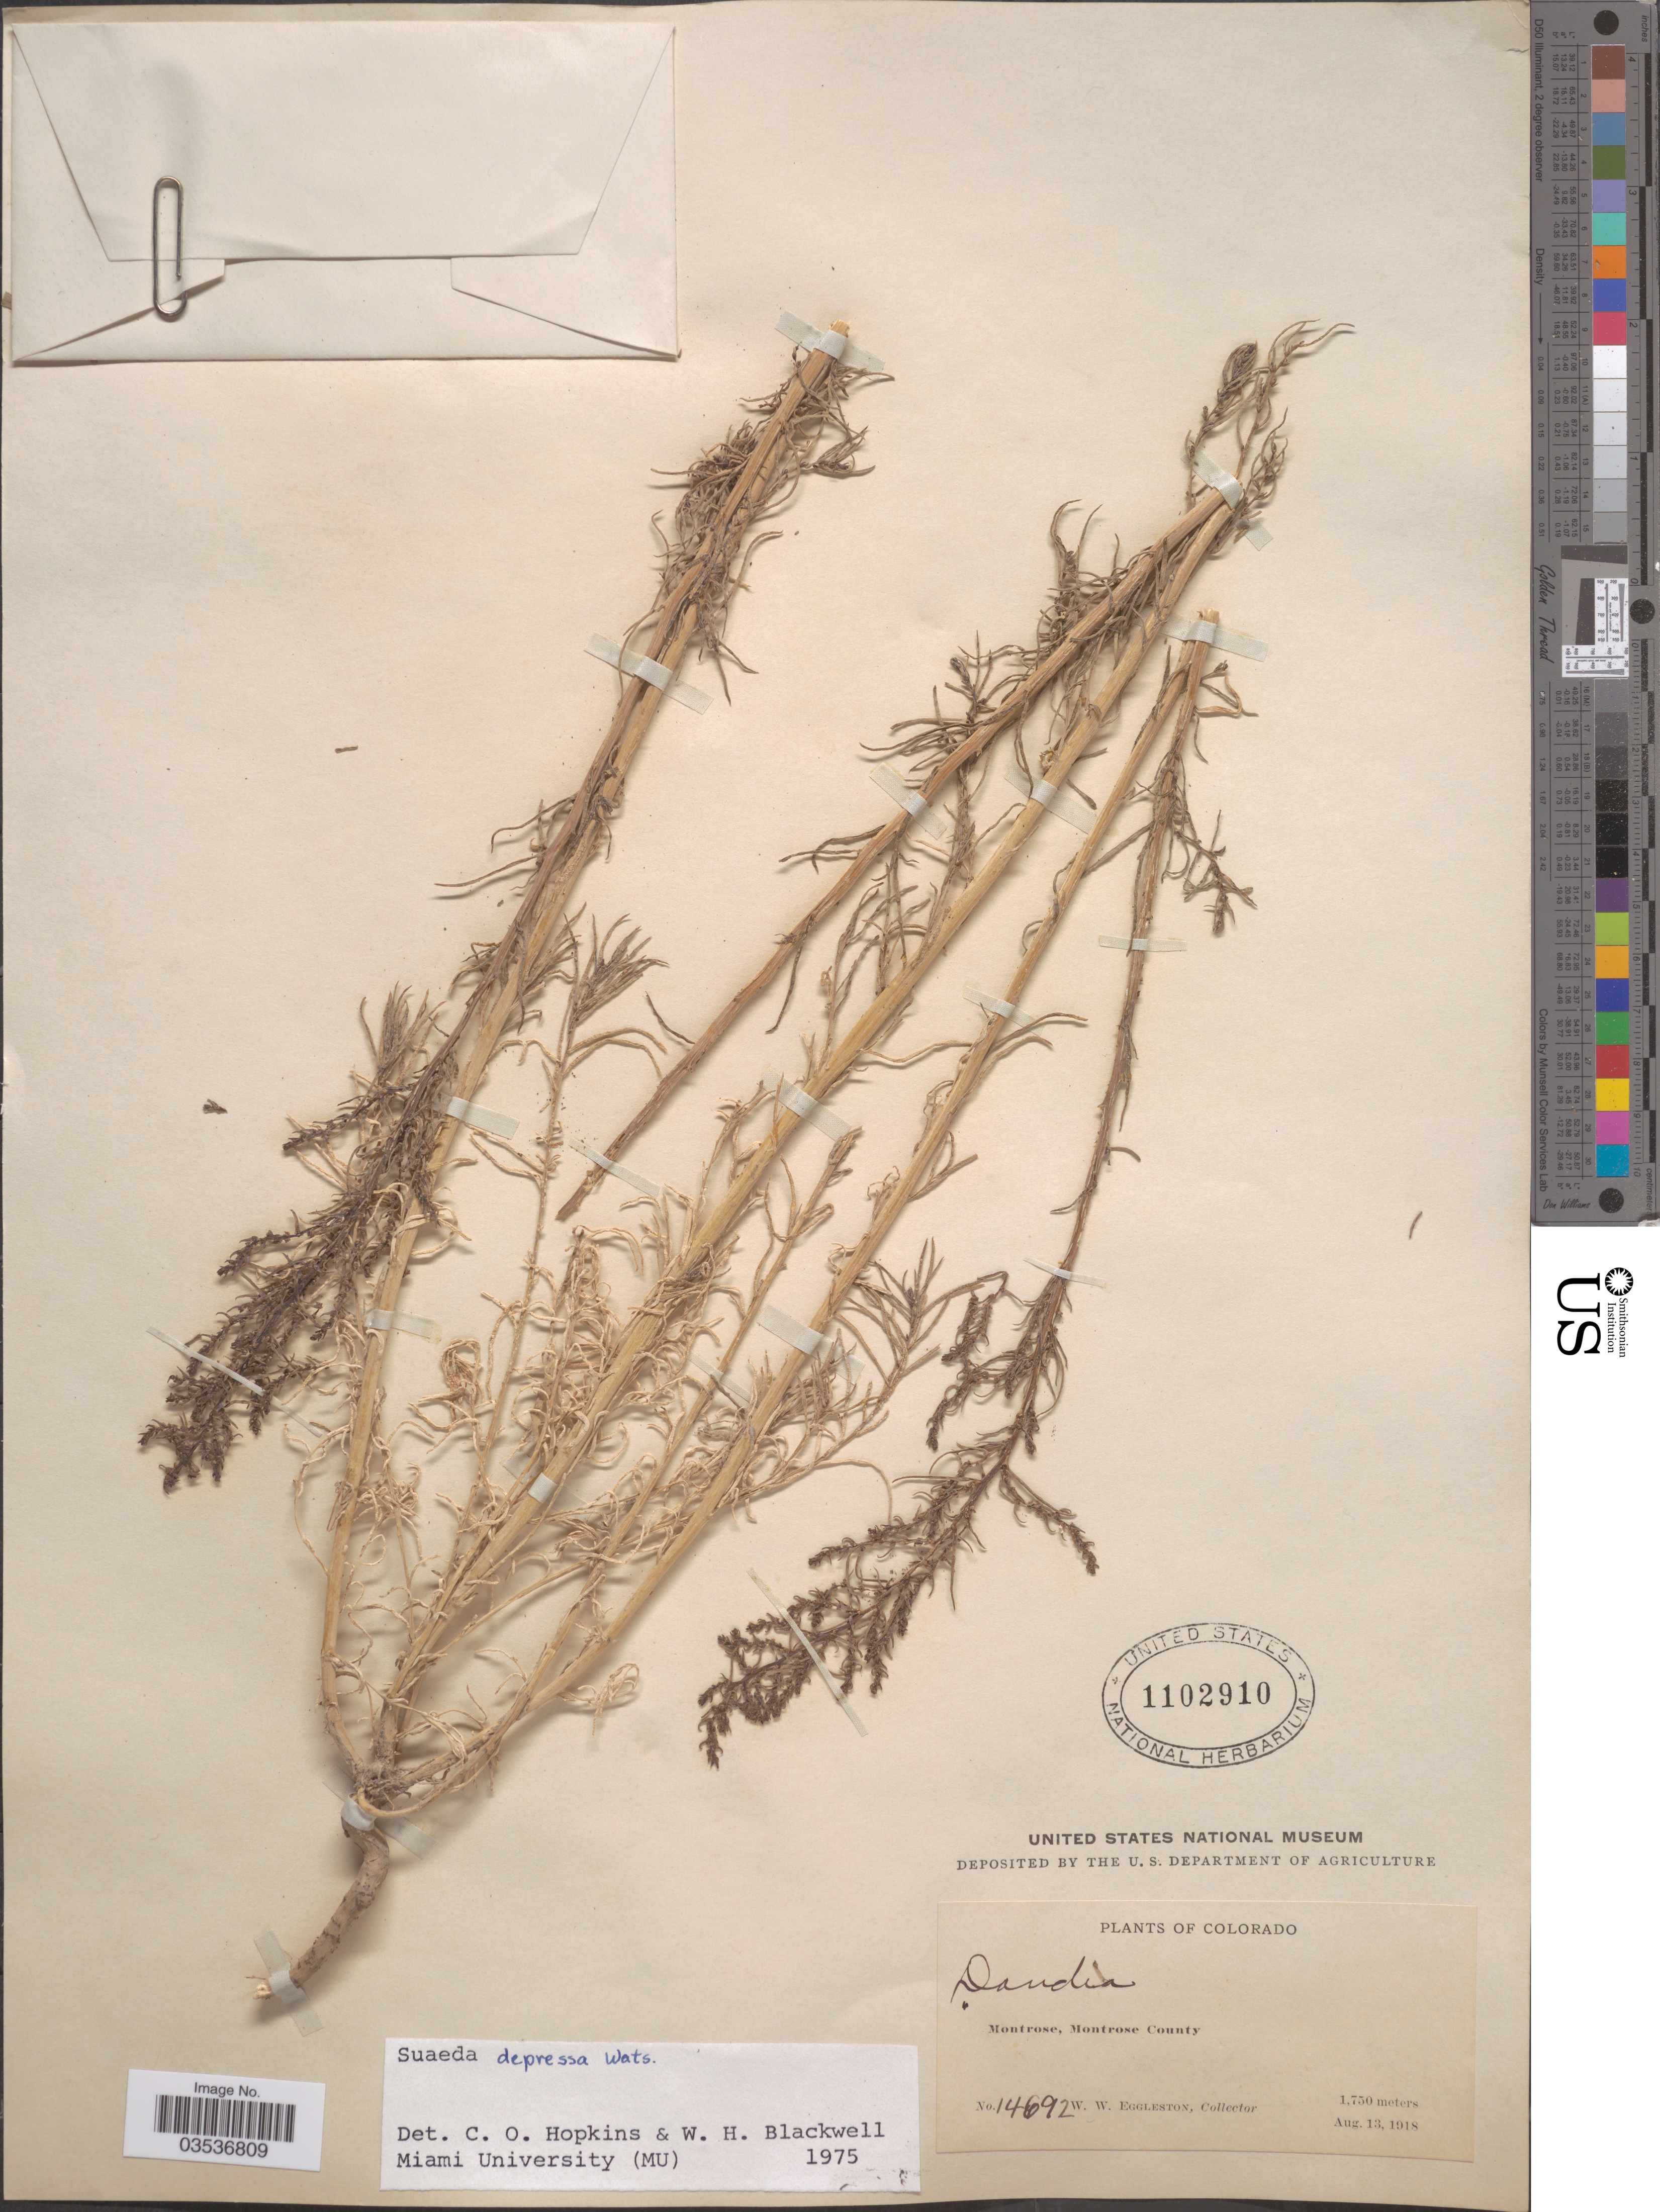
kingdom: Plantae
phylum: Tracheophyta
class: Magnoliopsida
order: Caryophyllales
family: Amaranthaceae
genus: Suaeda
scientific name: Suaeda depressa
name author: (Pursh) S. Watson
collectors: W. W. Eggleston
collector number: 14692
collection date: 1918-08-13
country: United States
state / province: Colorado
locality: Montrose, Montrose County.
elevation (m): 1750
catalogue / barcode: US 1102910